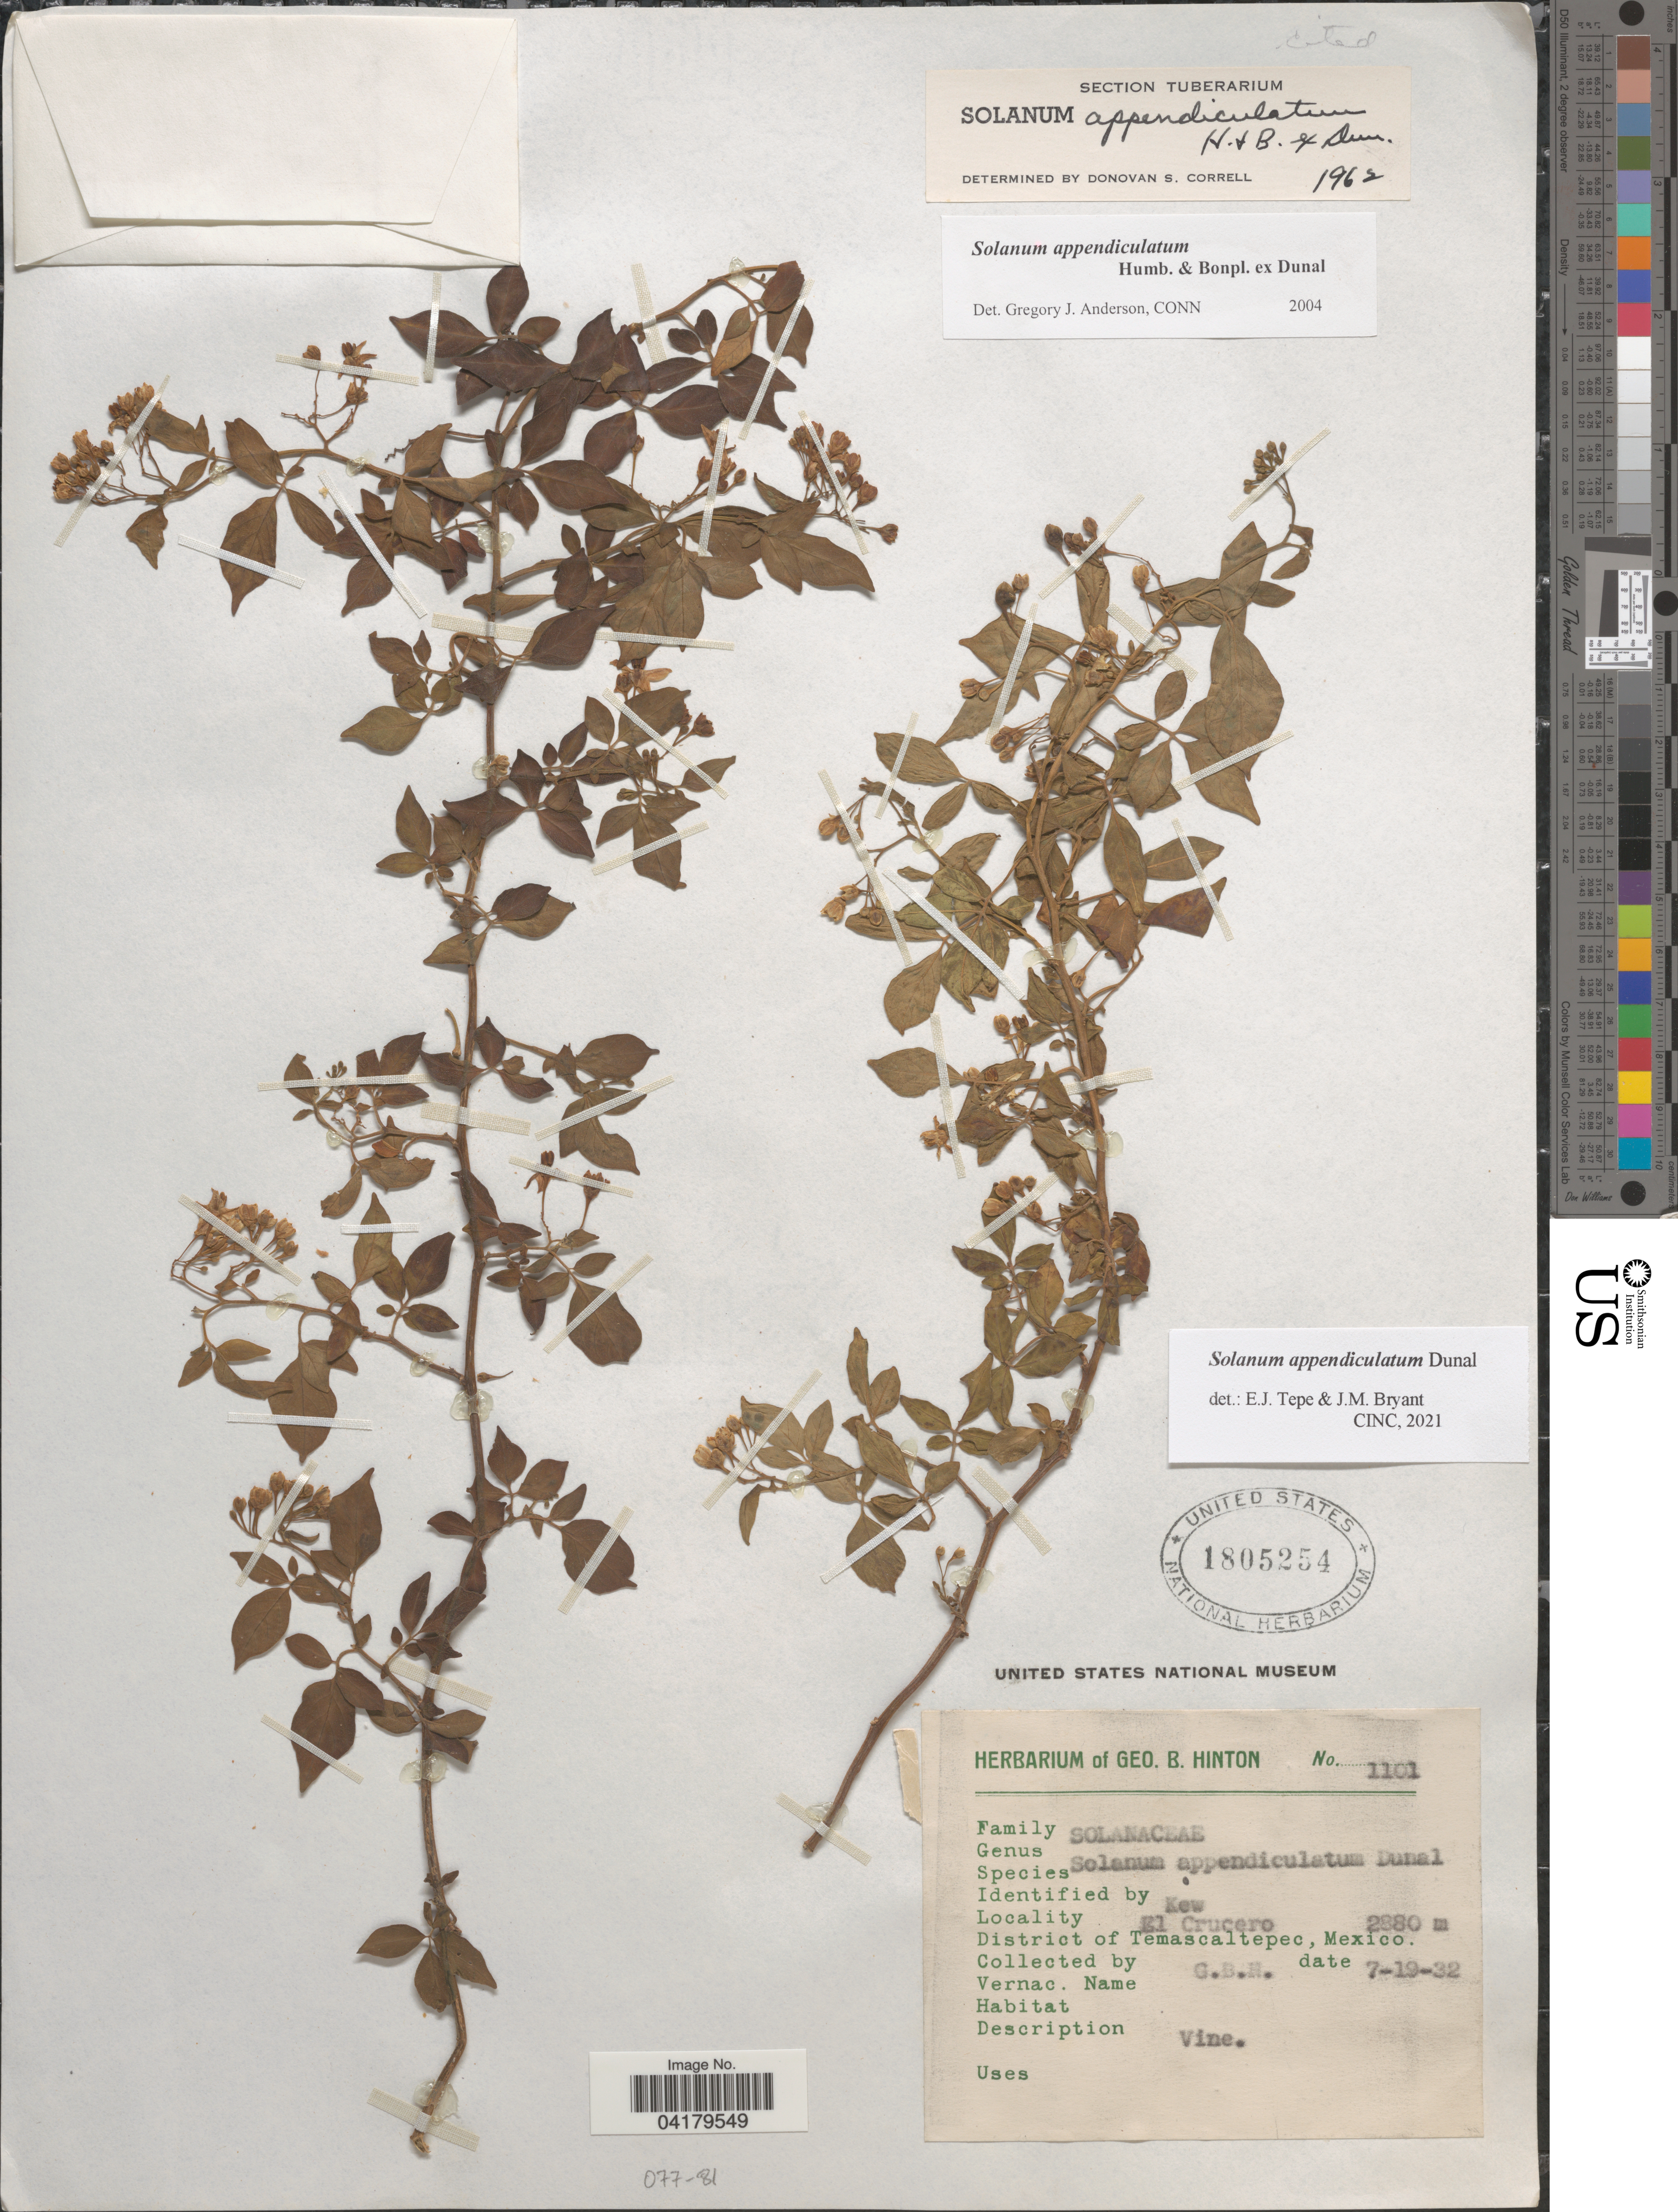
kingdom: Plantae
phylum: Tracheophyta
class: Magnoliopsida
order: Solanales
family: Solanaceae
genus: Solanum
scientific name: Solanum appendiculatum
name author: Humb. & Bonpl. ex Dunal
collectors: G. B. Hinton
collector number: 1101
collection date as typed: Transcribed d/m/y: 19/7/32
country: Mexico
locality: El Crucero. District of Temascaltepec.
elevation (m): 2880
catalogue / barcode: US 1805254